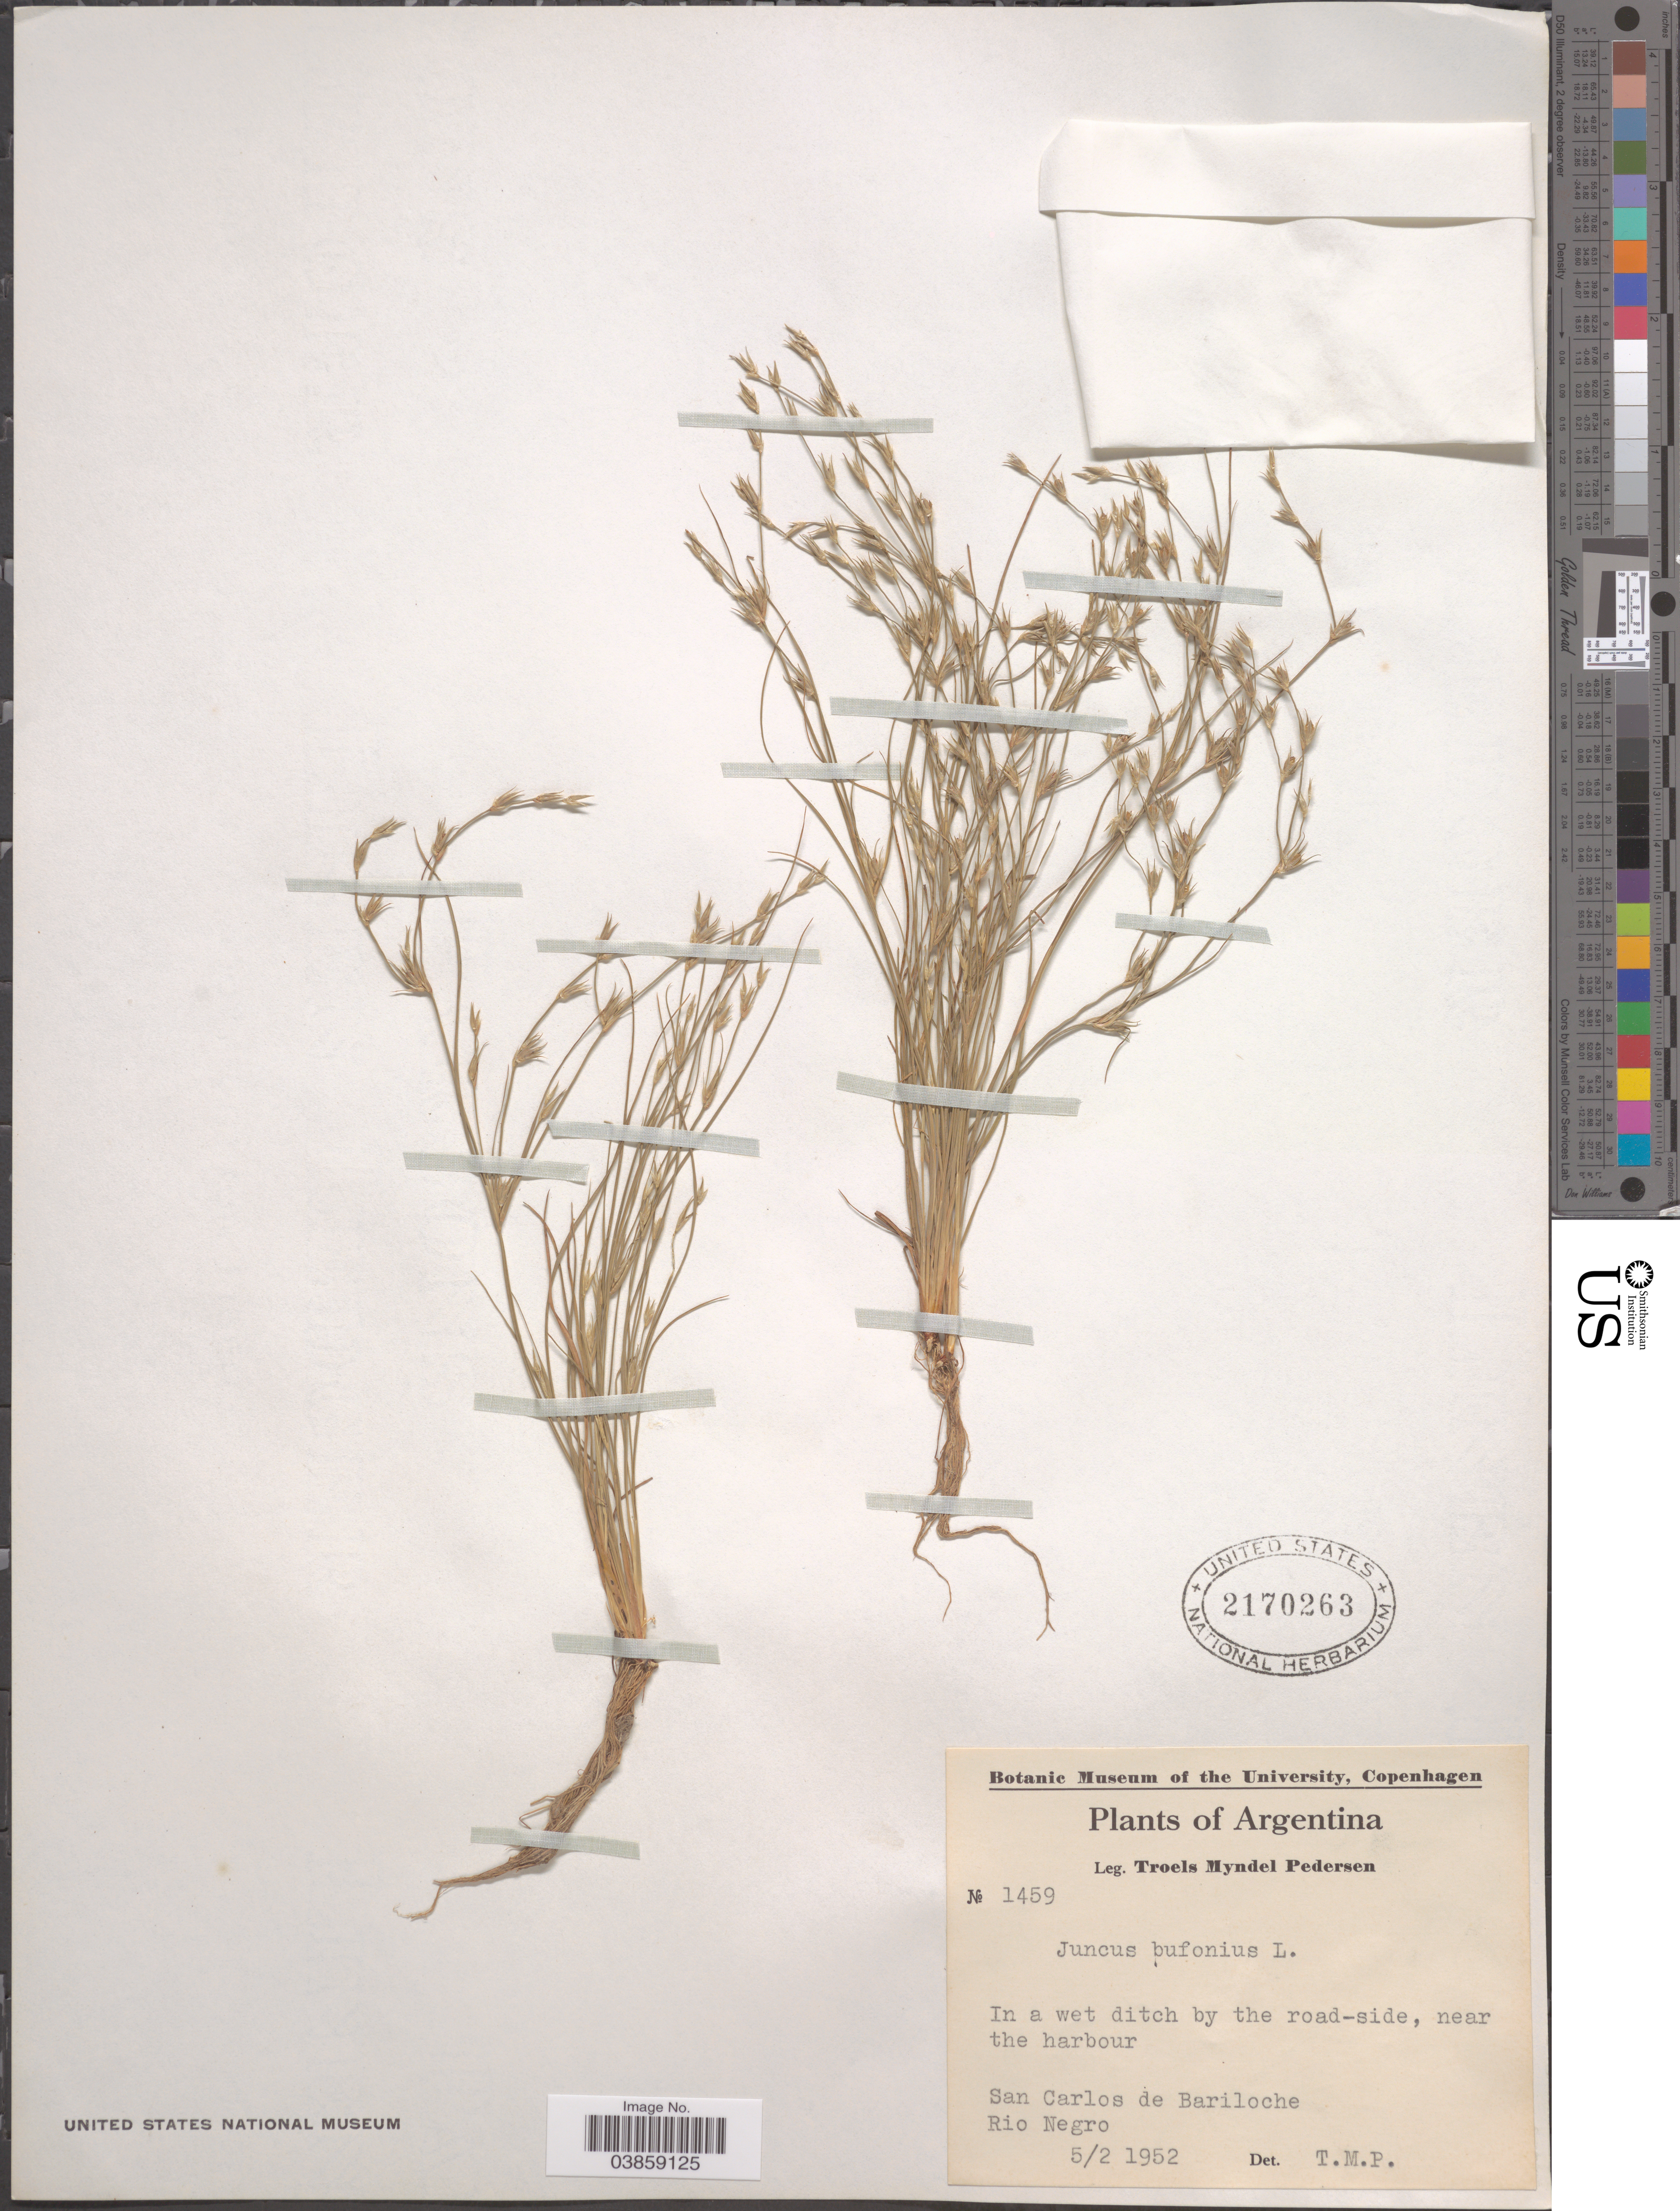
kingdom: Plantae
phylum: Tracheophyta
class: Liliopsida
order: Poales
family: Juncaceae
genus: Juncus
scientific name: Juncus bufonius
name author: L.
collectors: T. Pederson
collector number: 1459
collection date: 1952-02-05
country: Argentina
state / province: Rio Negro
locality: Near the harbour San Carlos de Bariloche.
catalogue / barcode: US 2170263